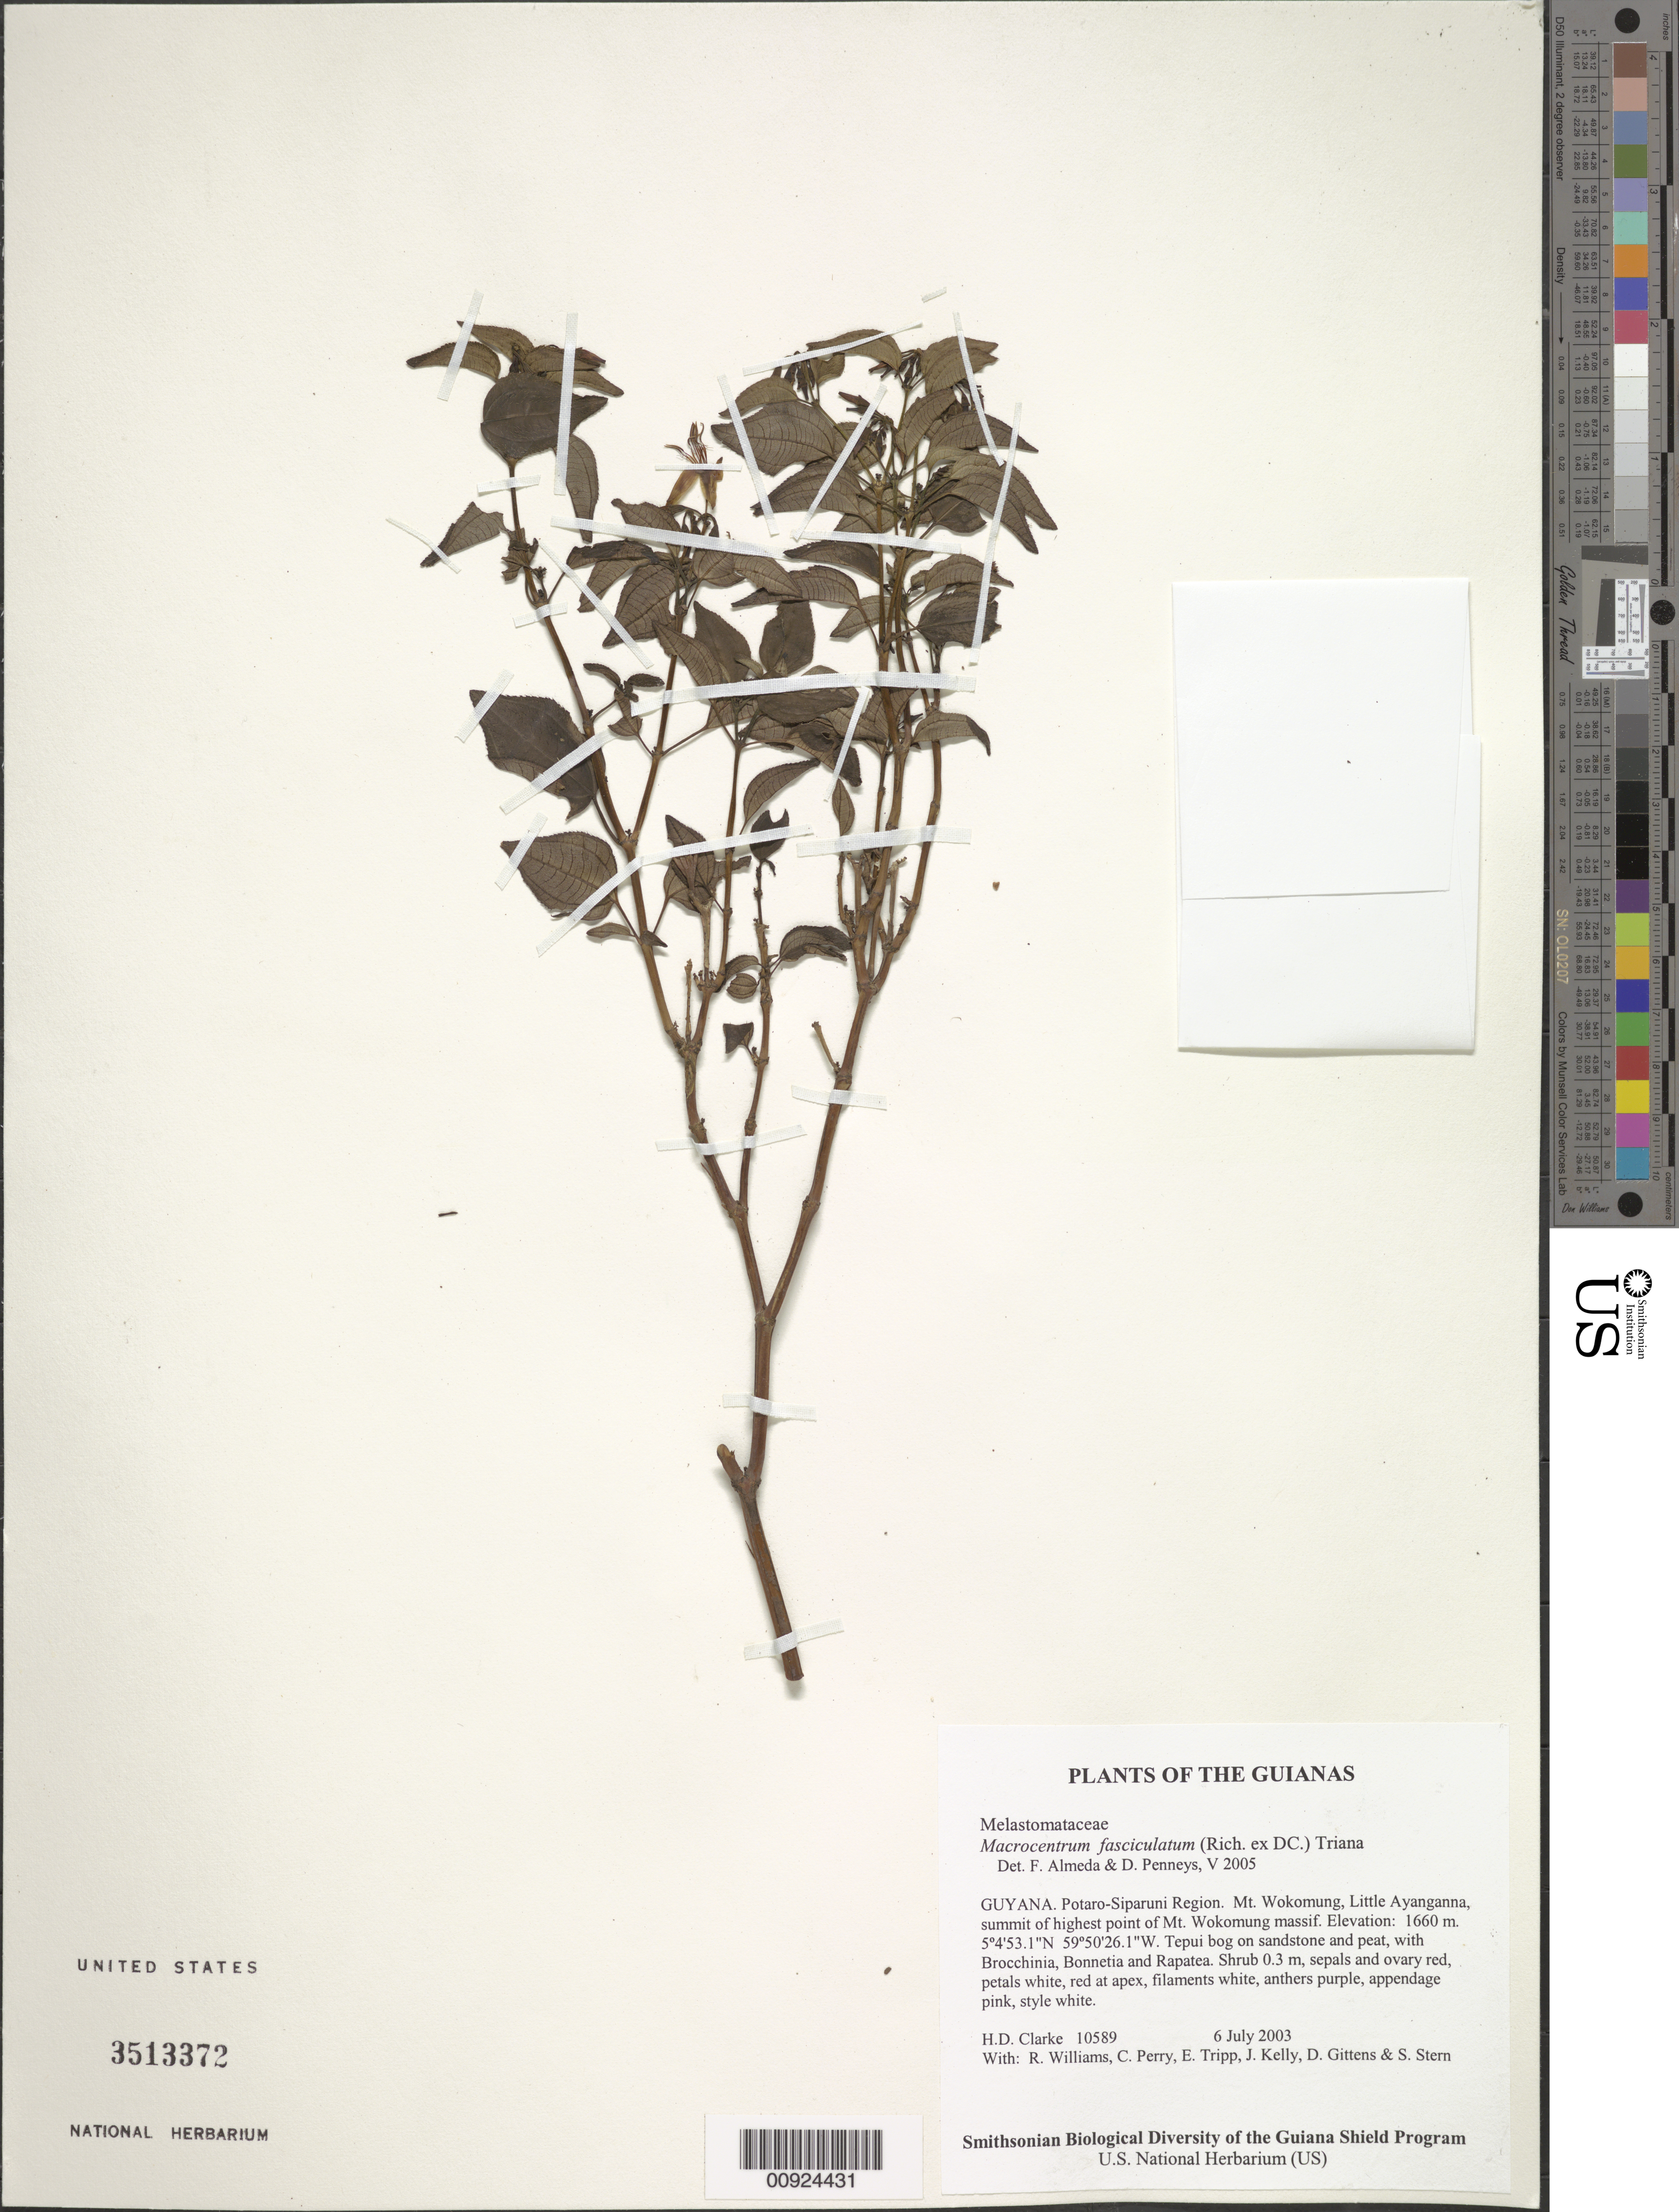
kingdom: Plantae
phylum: Tracheophyta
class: Magnoliopsida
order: Myrtales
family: Melastomataceae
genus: Macrocentrum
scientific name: Macrocentrum fasciculatum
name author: (Rich. ex DC.) Triana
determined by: Almeda, F.; Penneys, D. S.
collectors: H. D. Clarke, R. Williams, C. Perry, E. Tripp, J. Kelly, D. Gittens & S. R. Stern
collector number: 10589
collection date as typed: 6 July 2003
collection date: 2003-07-06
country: Guyana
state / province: Potaro-Siparuni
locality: Mt. Wokomung, Little Ayanganna, summit of highest point of Mt. Wokomung massif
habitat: Tepui bog on sandstone and peat, with Brocchinia, Bonnetia and Rapatea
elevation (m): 1660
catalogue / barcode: US 3513372